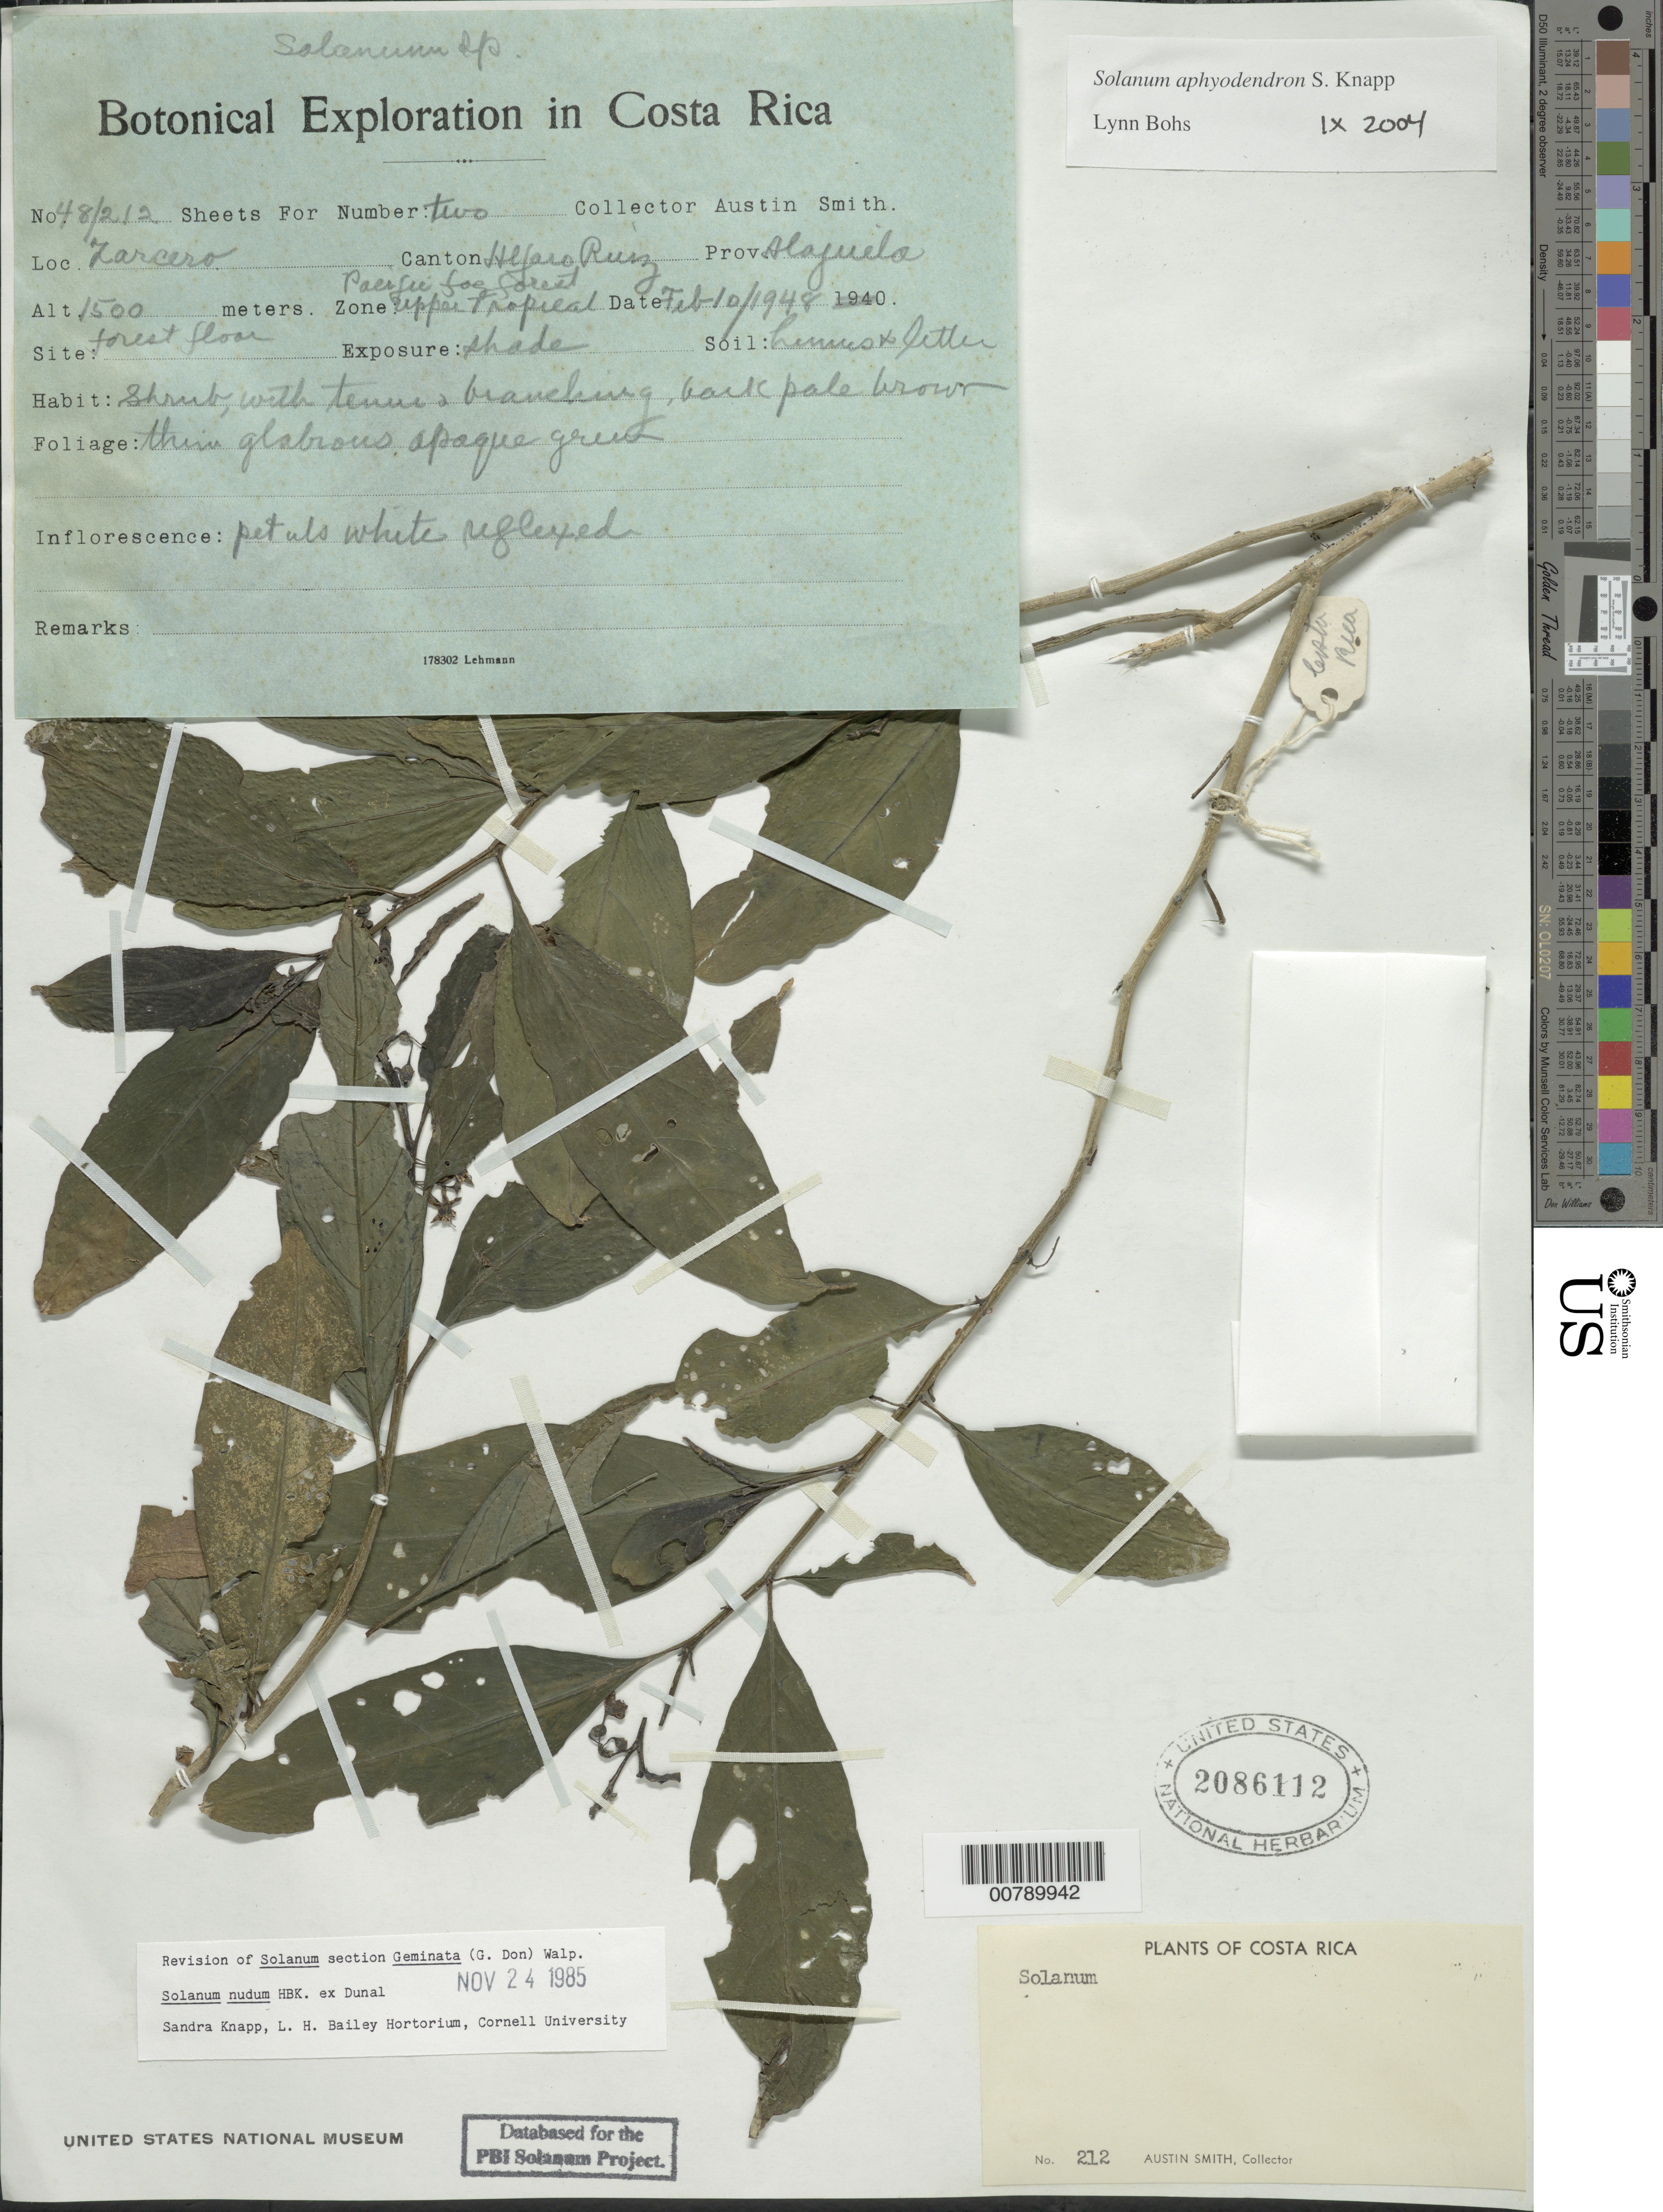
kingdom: Plantae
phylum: Tracheophyta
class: Magnoliopsida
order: Solanales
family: Solanaceae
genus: Solanum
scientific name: Solanum aphyodendron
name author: S. Knapp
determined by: Bohs, L. A.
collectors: Aust P. Smith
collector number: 48-212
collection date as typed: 10 Feb 1948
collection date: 1948-02-10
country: Costa Rica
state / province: Alajuela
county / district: Alfaro Ruiz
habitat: Upper tropical zone, Pacific fog forest. Forest floor, shade, soil humus and litter.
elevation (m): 1500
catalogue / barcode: US 2086112